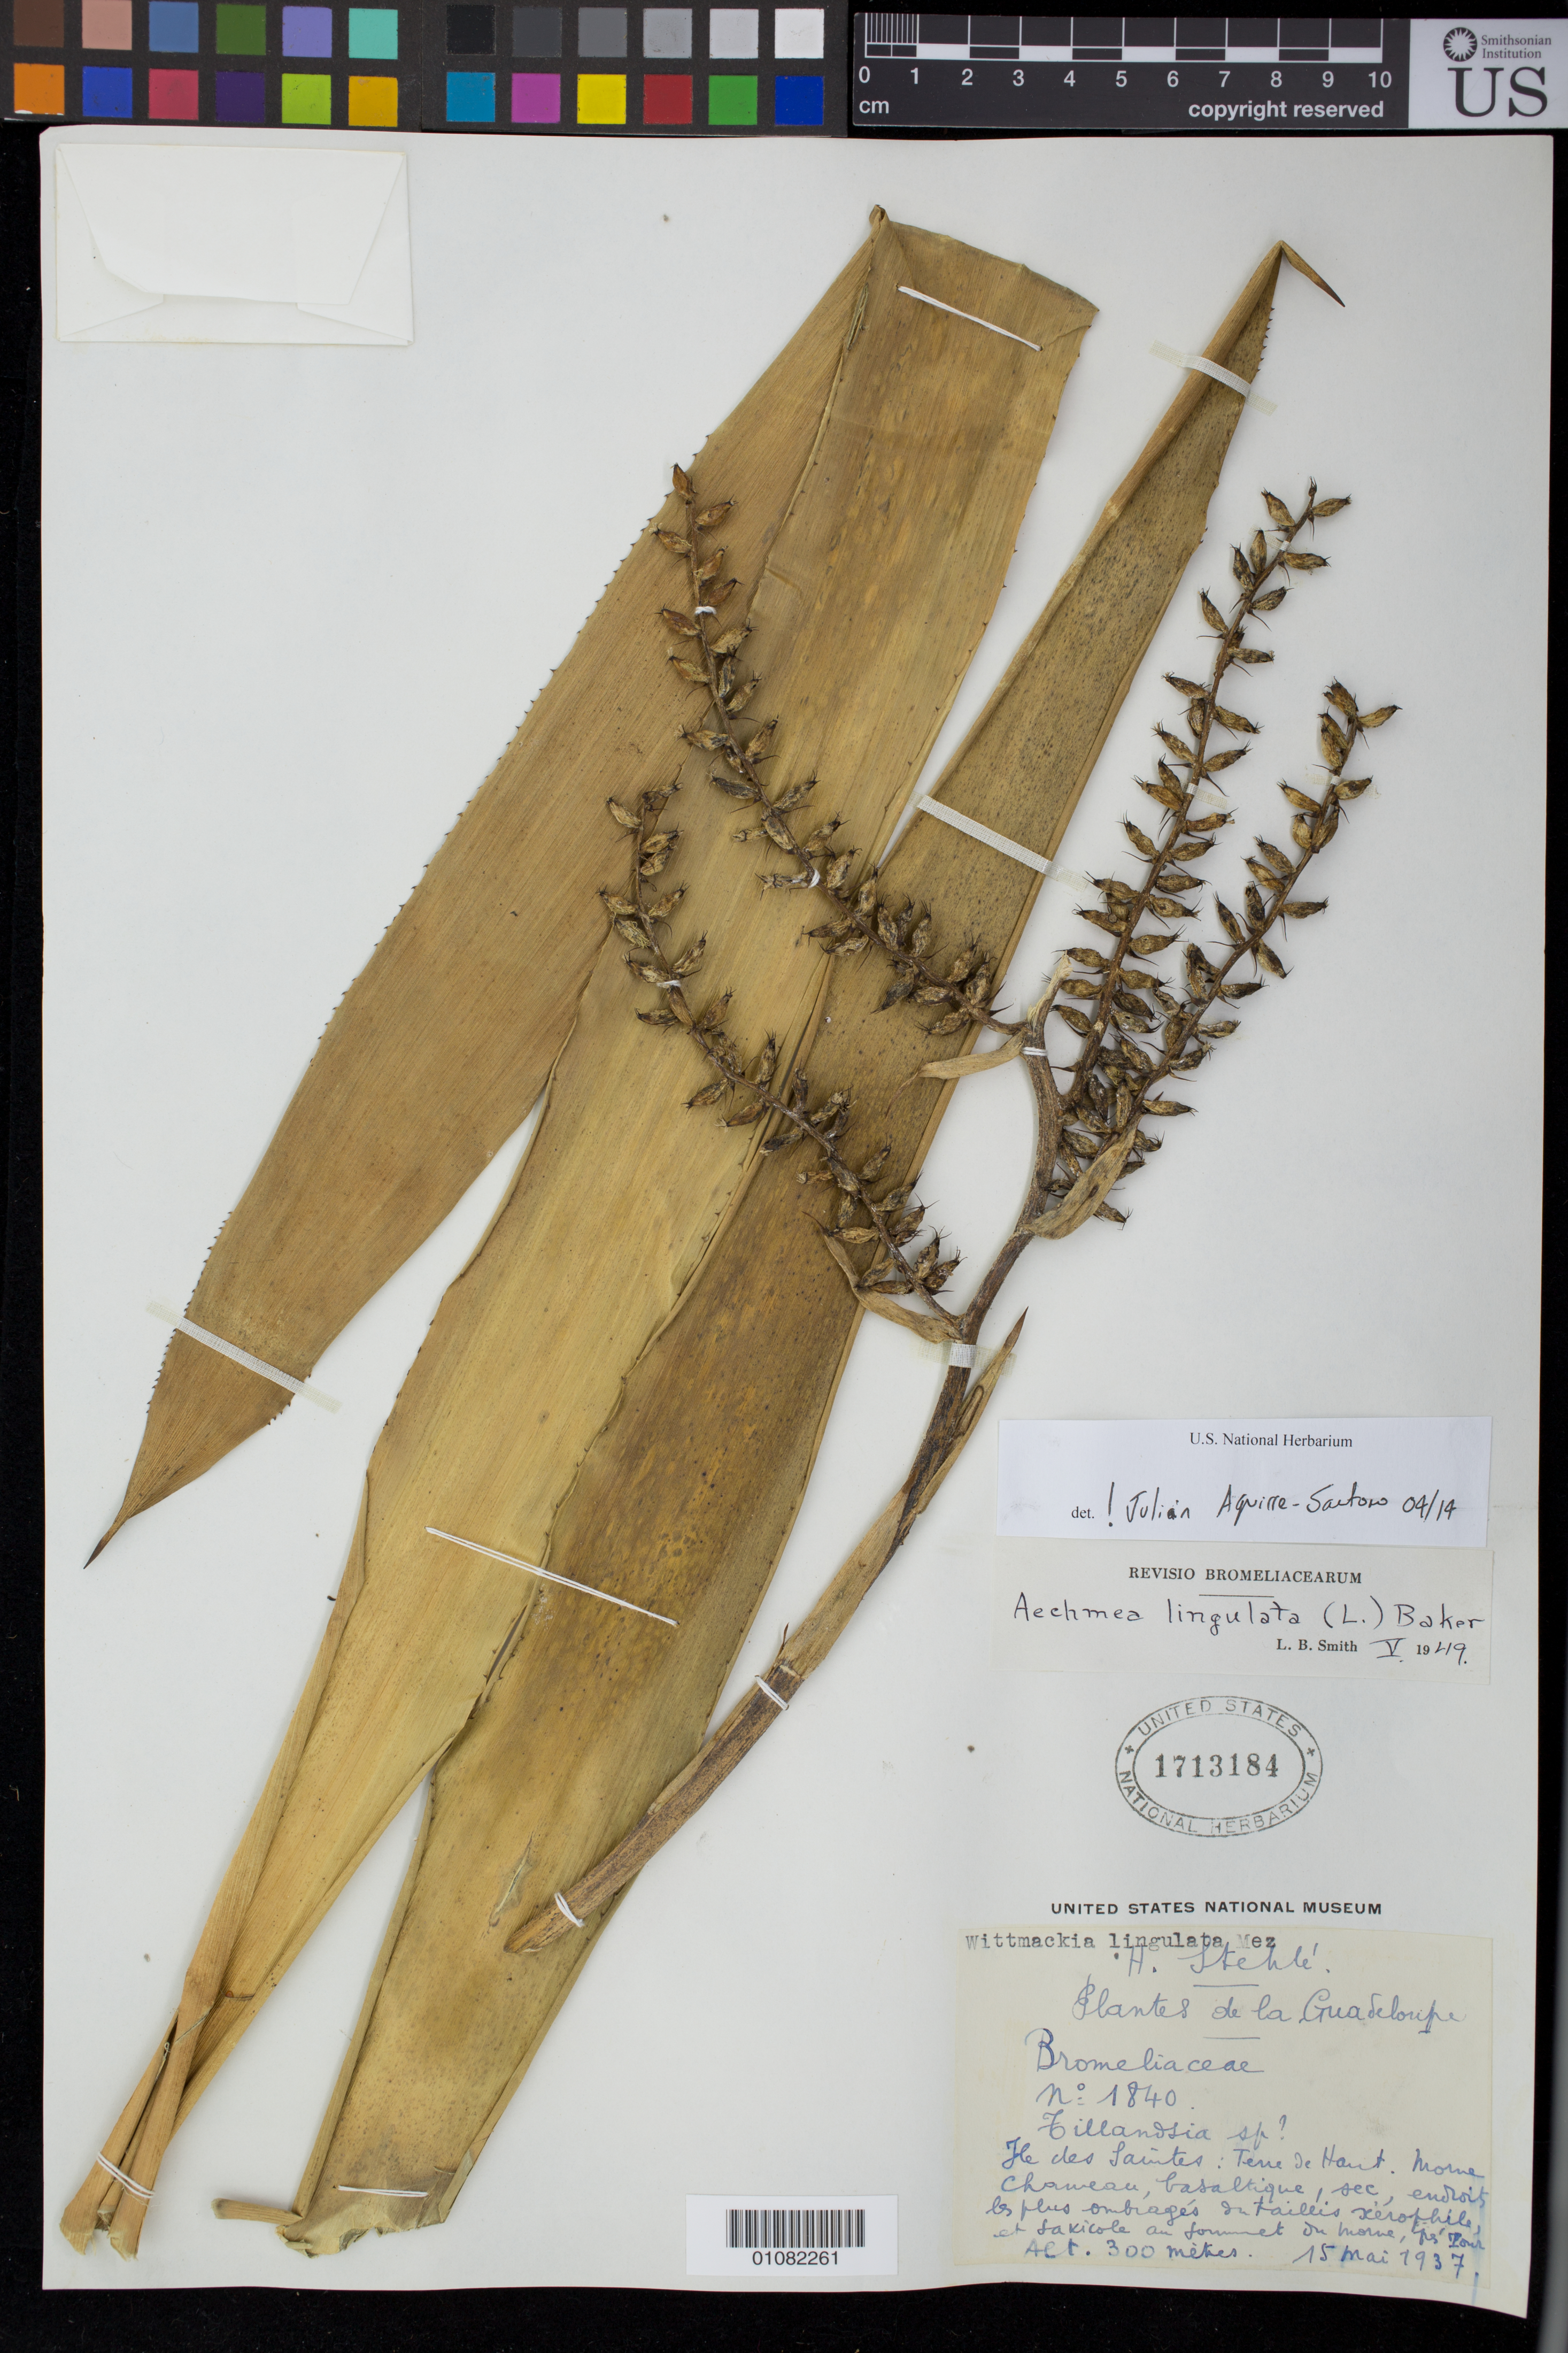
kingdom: Plantae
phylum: Tracheophyta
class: Liliopsida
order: Poales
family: Bromeliaceae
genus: Wittmackia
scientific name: Wittmackia lingulata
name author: (L.) Mez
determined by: Strong, Mark T., (BOT), Smithsonian Institution - National Museum of Natural History (UNITED STATES)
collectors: H. Stehlé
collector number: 1840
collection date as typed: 15 May 1937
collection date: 1937-05-15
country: Guadeloupe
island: Terre de Haut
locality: Terre de Haut, Morne Chameau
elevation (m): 300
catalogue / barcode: US 1713184